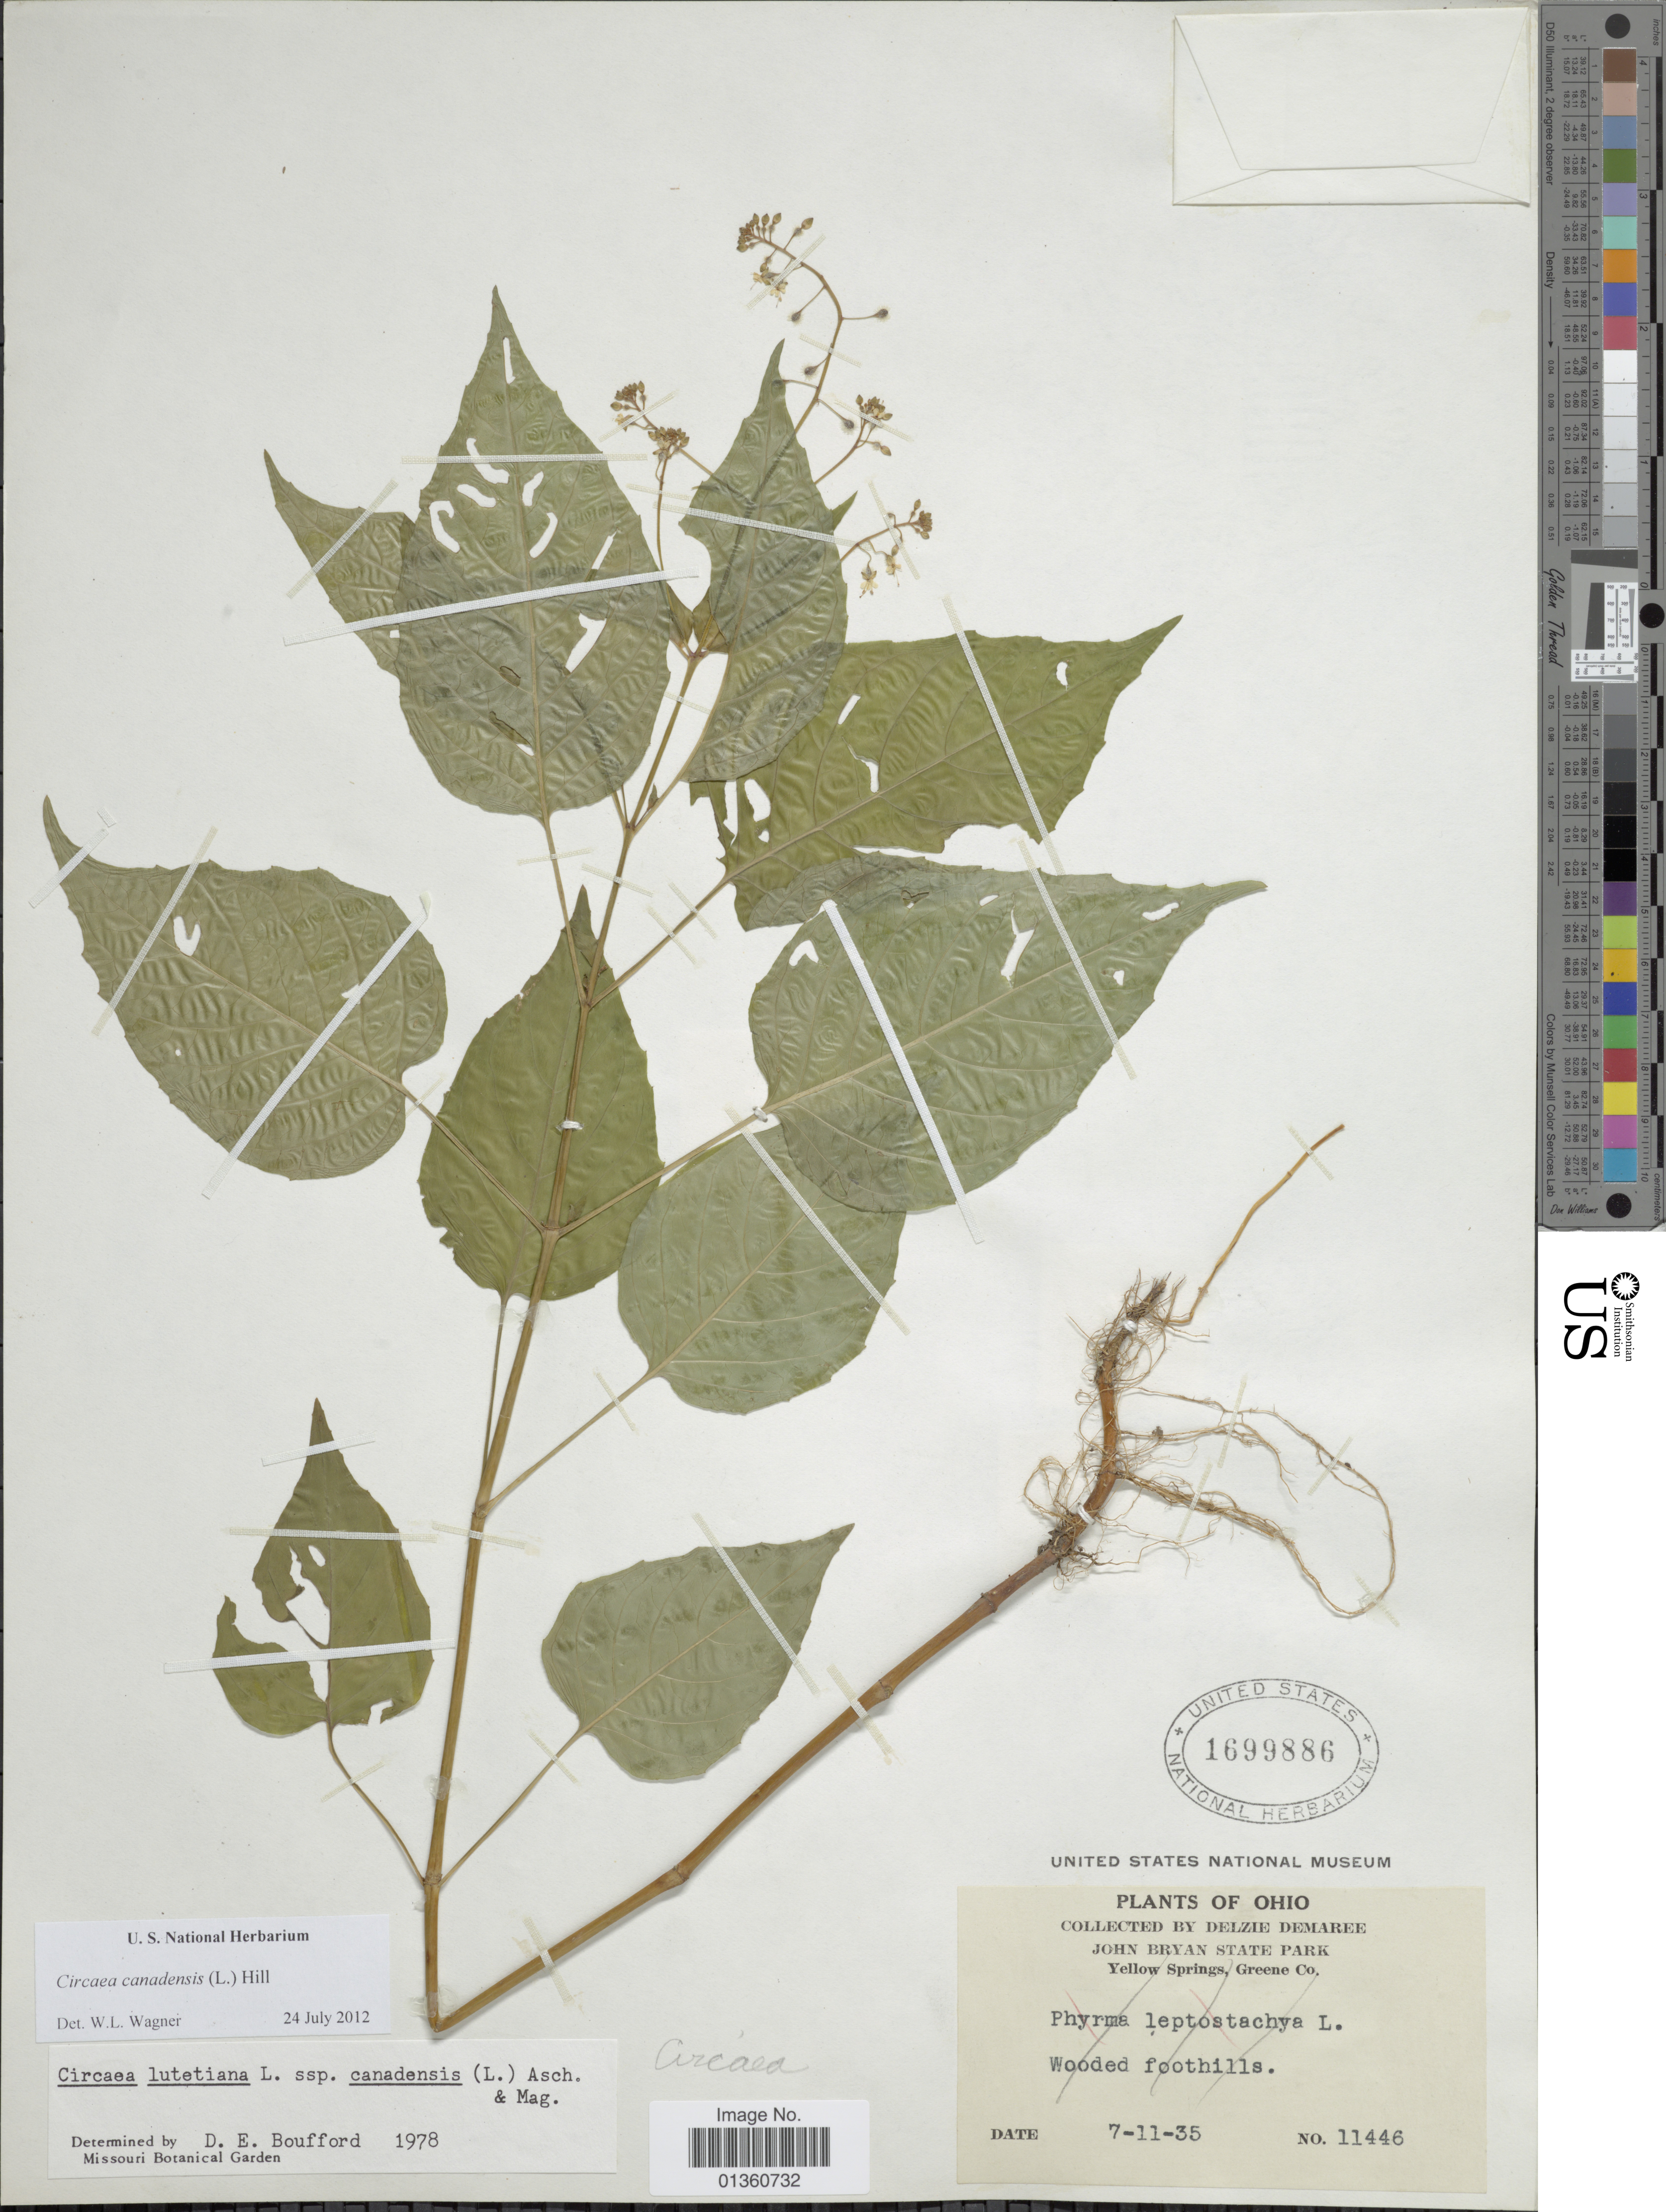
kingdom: Plantae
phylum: Tracheophyta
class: Magnoliopsida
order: Myrtales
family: Onagraceae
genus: Circaea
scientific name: Circaea canadensis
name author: (L.) Hill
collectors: D. Demaree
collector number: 11446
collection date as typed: Transcribed d/m/y: 11/7/35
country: United States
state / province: Ohio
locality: John Bryan State Park, Yellow Springs, Greene Co.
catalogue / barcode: US 1699886